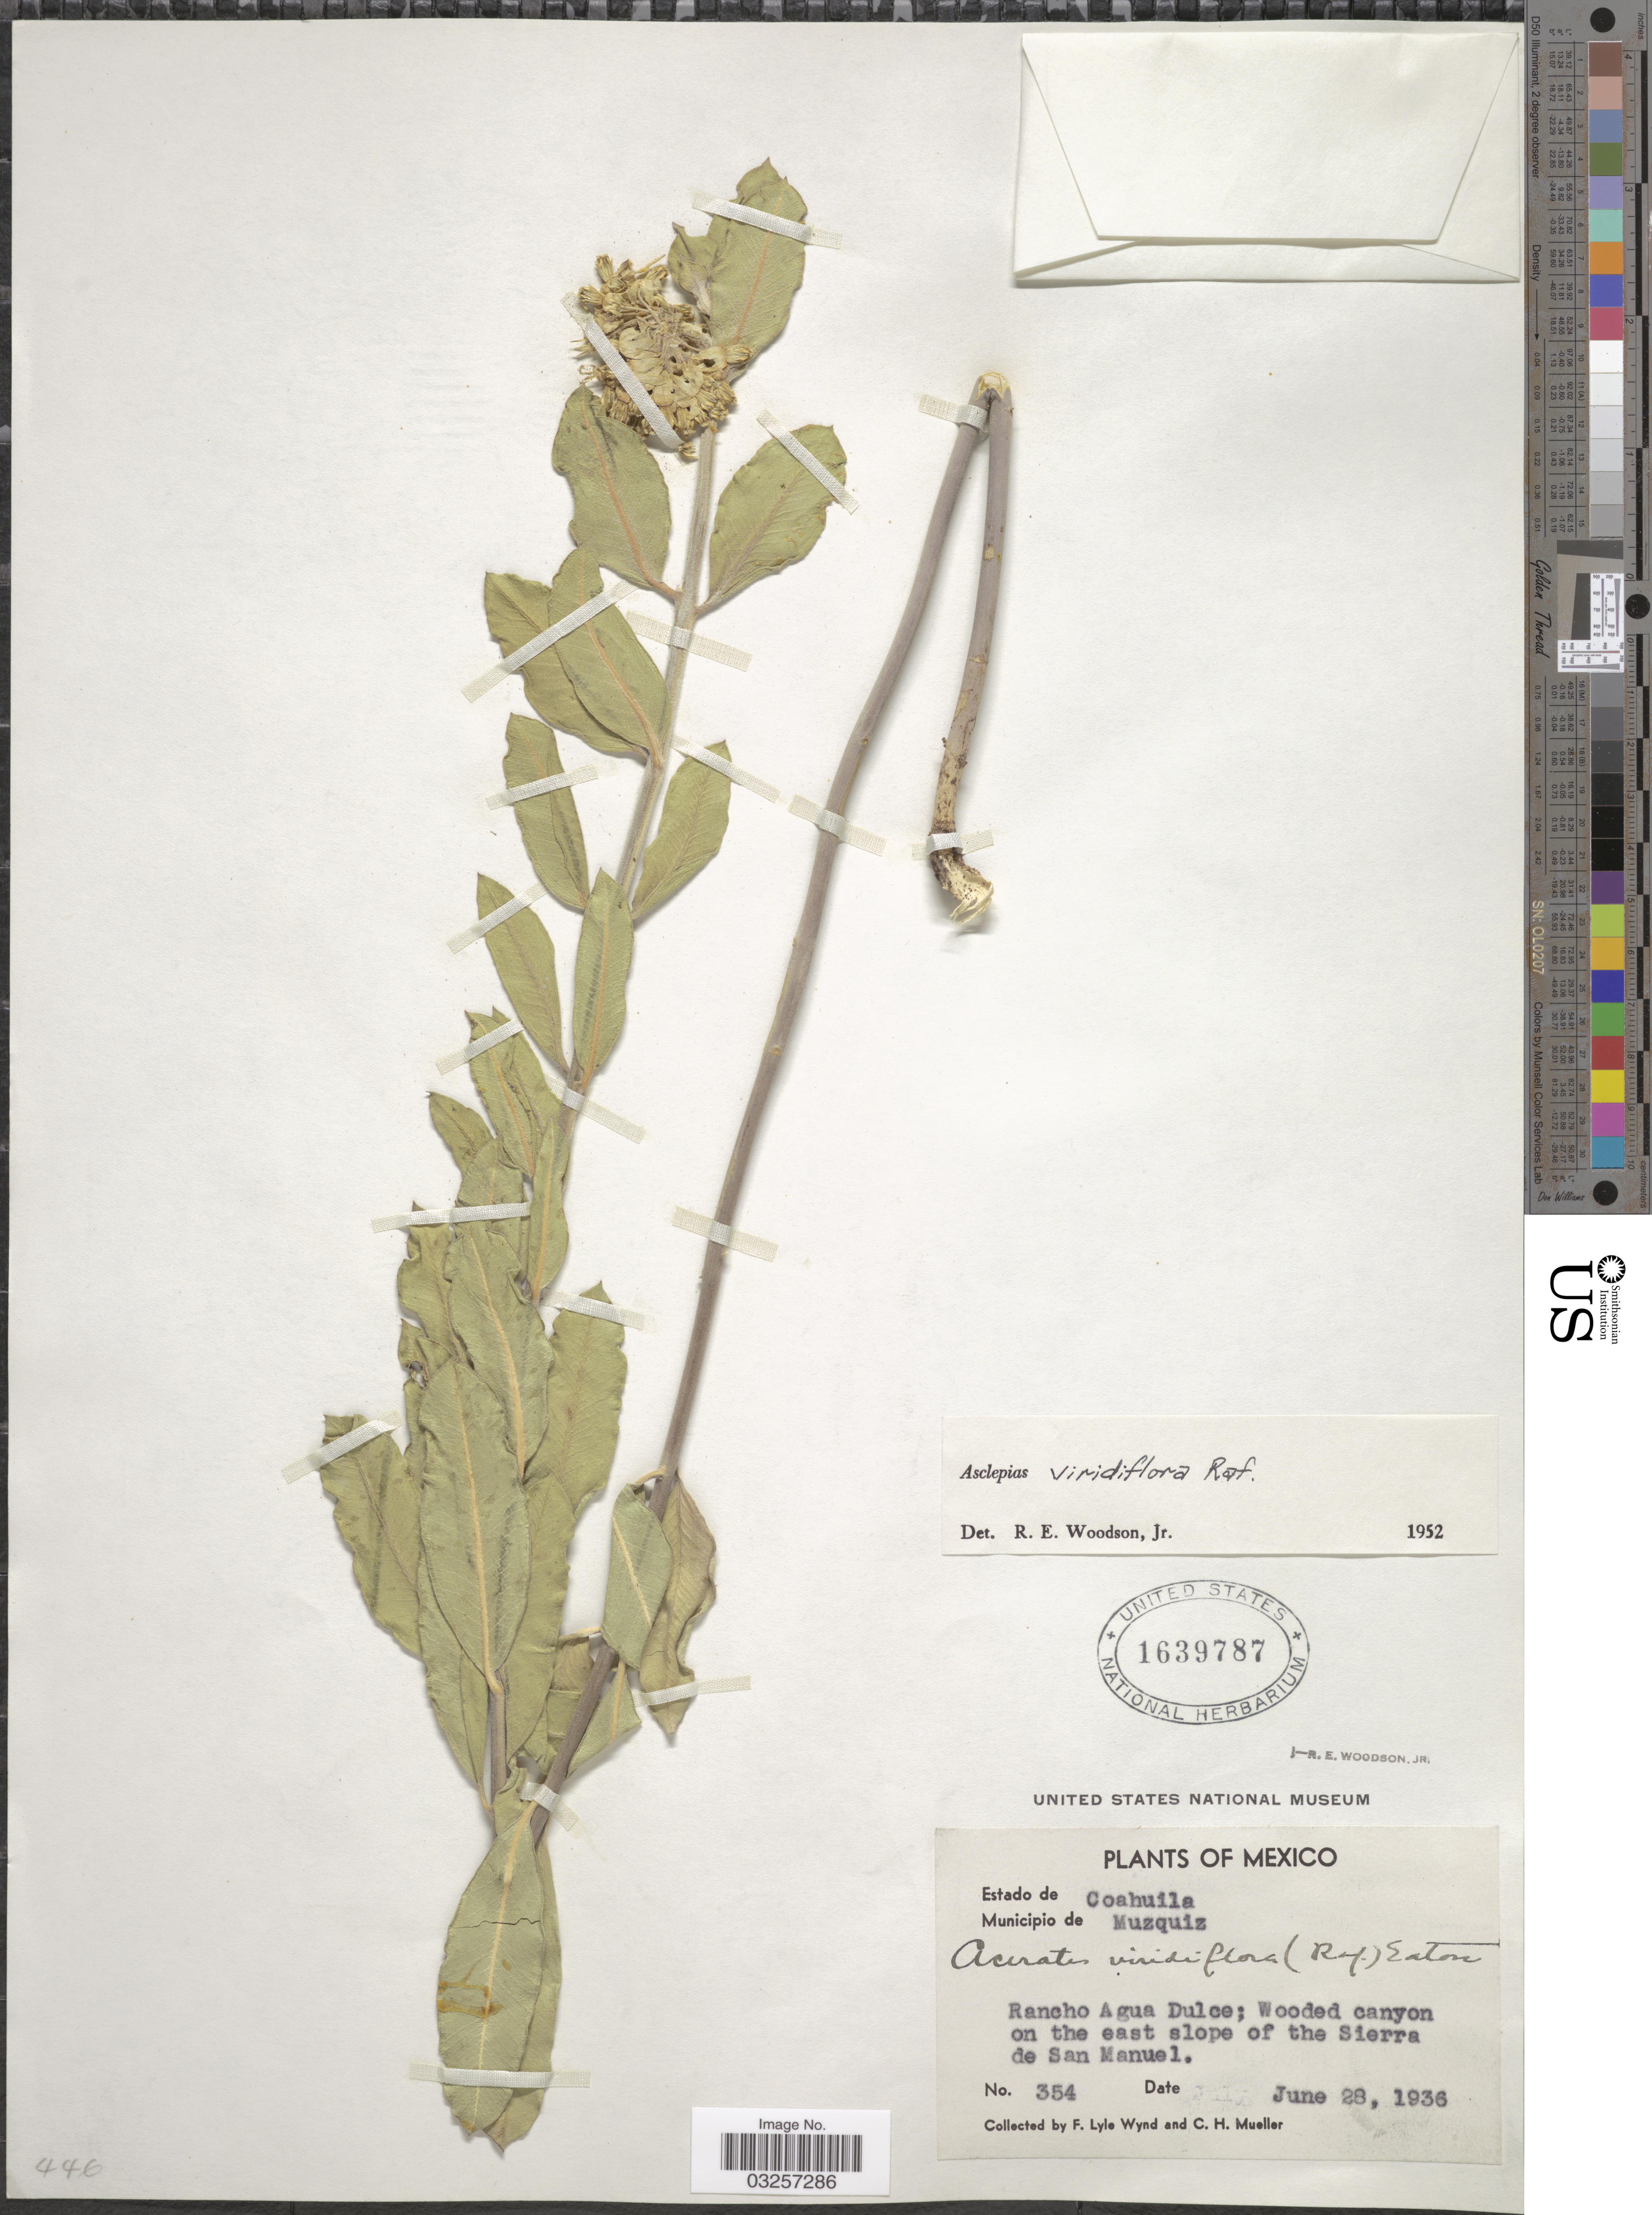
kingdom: Plantae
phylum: Tracheophyta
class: Magnoliopsida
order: Gentianales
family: Apocynaceae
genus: Asclepias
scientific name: Asclepias viridiflora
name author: Raf.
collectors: F. L. Wynd & C. H. Mueller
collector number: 354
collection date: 1936-06-28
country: Mexico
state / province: Coahuila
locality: Municipio de Muzquiz. Rancho Agua Dulce; Wooded canyon on the east slope of the Sierra de San Manuel.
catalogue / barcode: US 1639787